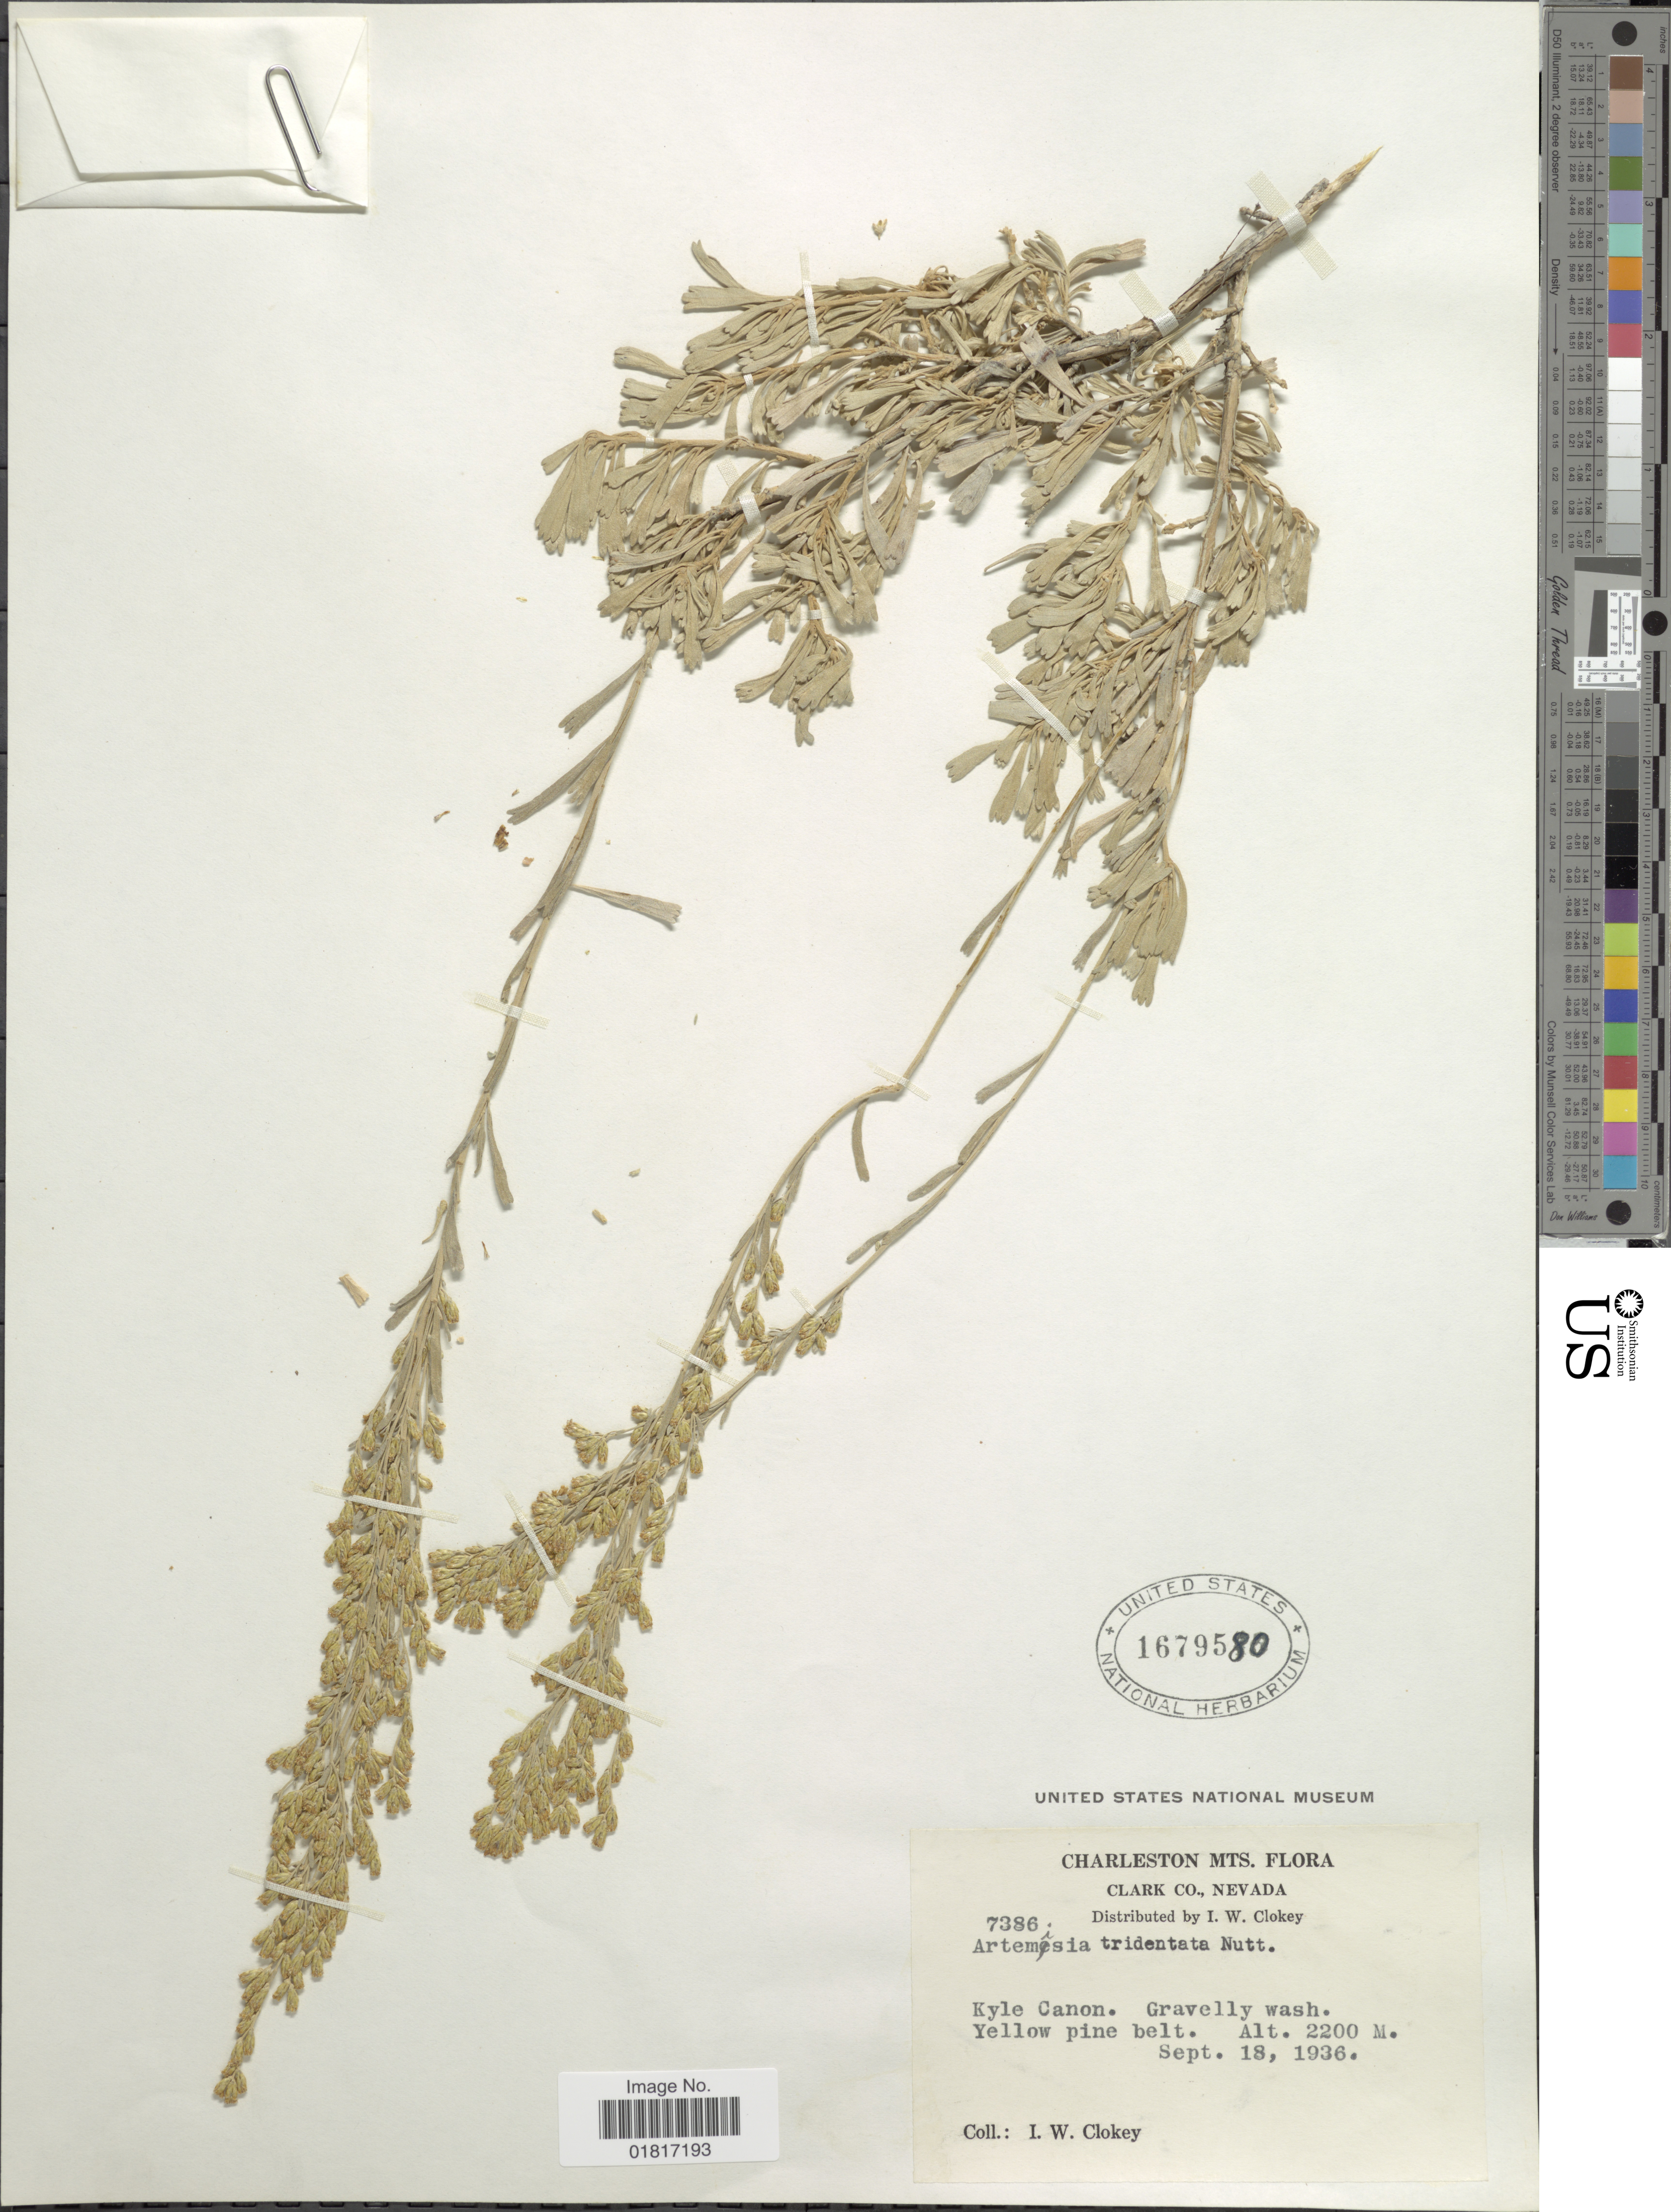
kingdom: Plantae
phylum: Tracheophyta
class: Magnoliopsida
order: Asterales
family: Asteraceae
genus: Artemisia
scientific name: Artemisia tridentata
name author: Nutt.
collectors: I. W. Clokey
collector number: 7386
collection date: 1936-09-18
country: United States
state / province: Nevada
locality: Charleston Mts, Clark Co., Kyle Canon. Gravelly wash. Yellow pine belt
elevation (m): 2200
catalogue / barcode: US 1679580